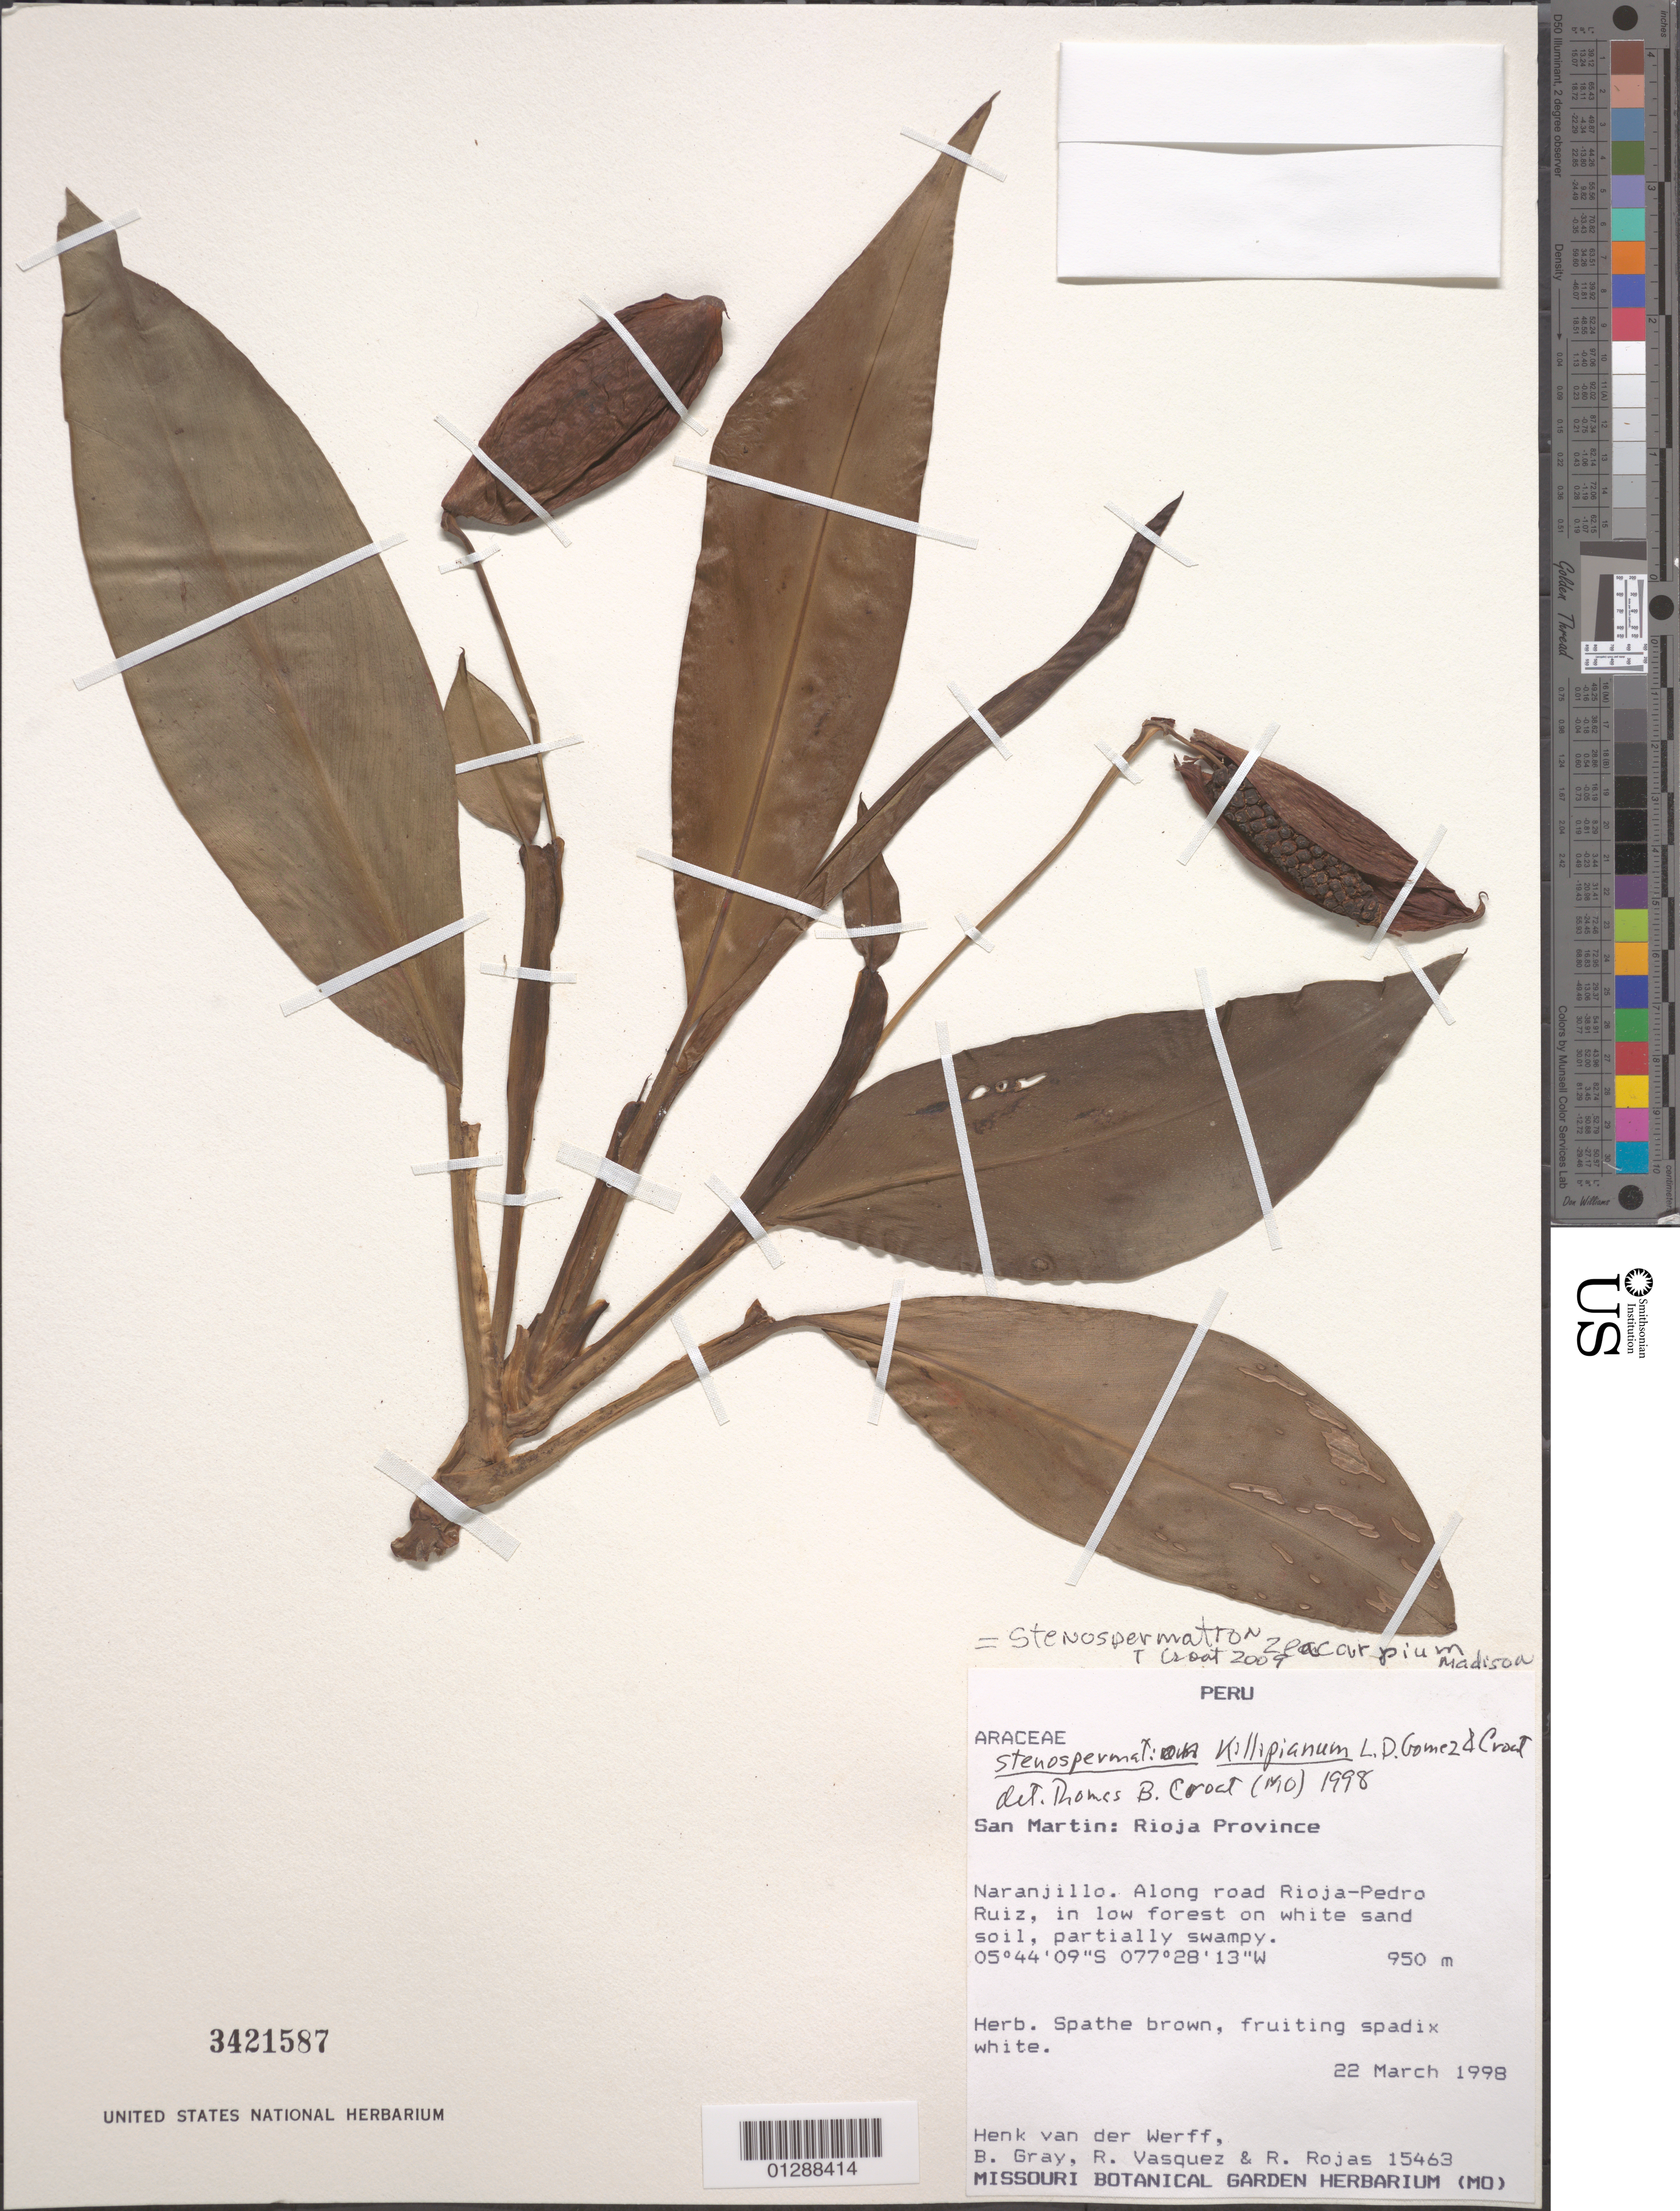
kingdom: Plantae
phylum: Tracheophyta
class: Liliopsida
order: Alismatales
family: Araceae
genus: Stenospermation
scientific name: Stenospermation zeacarpium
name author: Madison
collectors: H. van der Werff, B. Gray, R. Vasquez & R. Rojas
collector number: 15463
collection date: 1998-03-22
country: Peru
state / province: San Martín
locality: Rioja Province. Naranjillo. Along road Rioja-Pedro Ruiz.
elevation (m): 950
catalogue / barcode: US 3421587